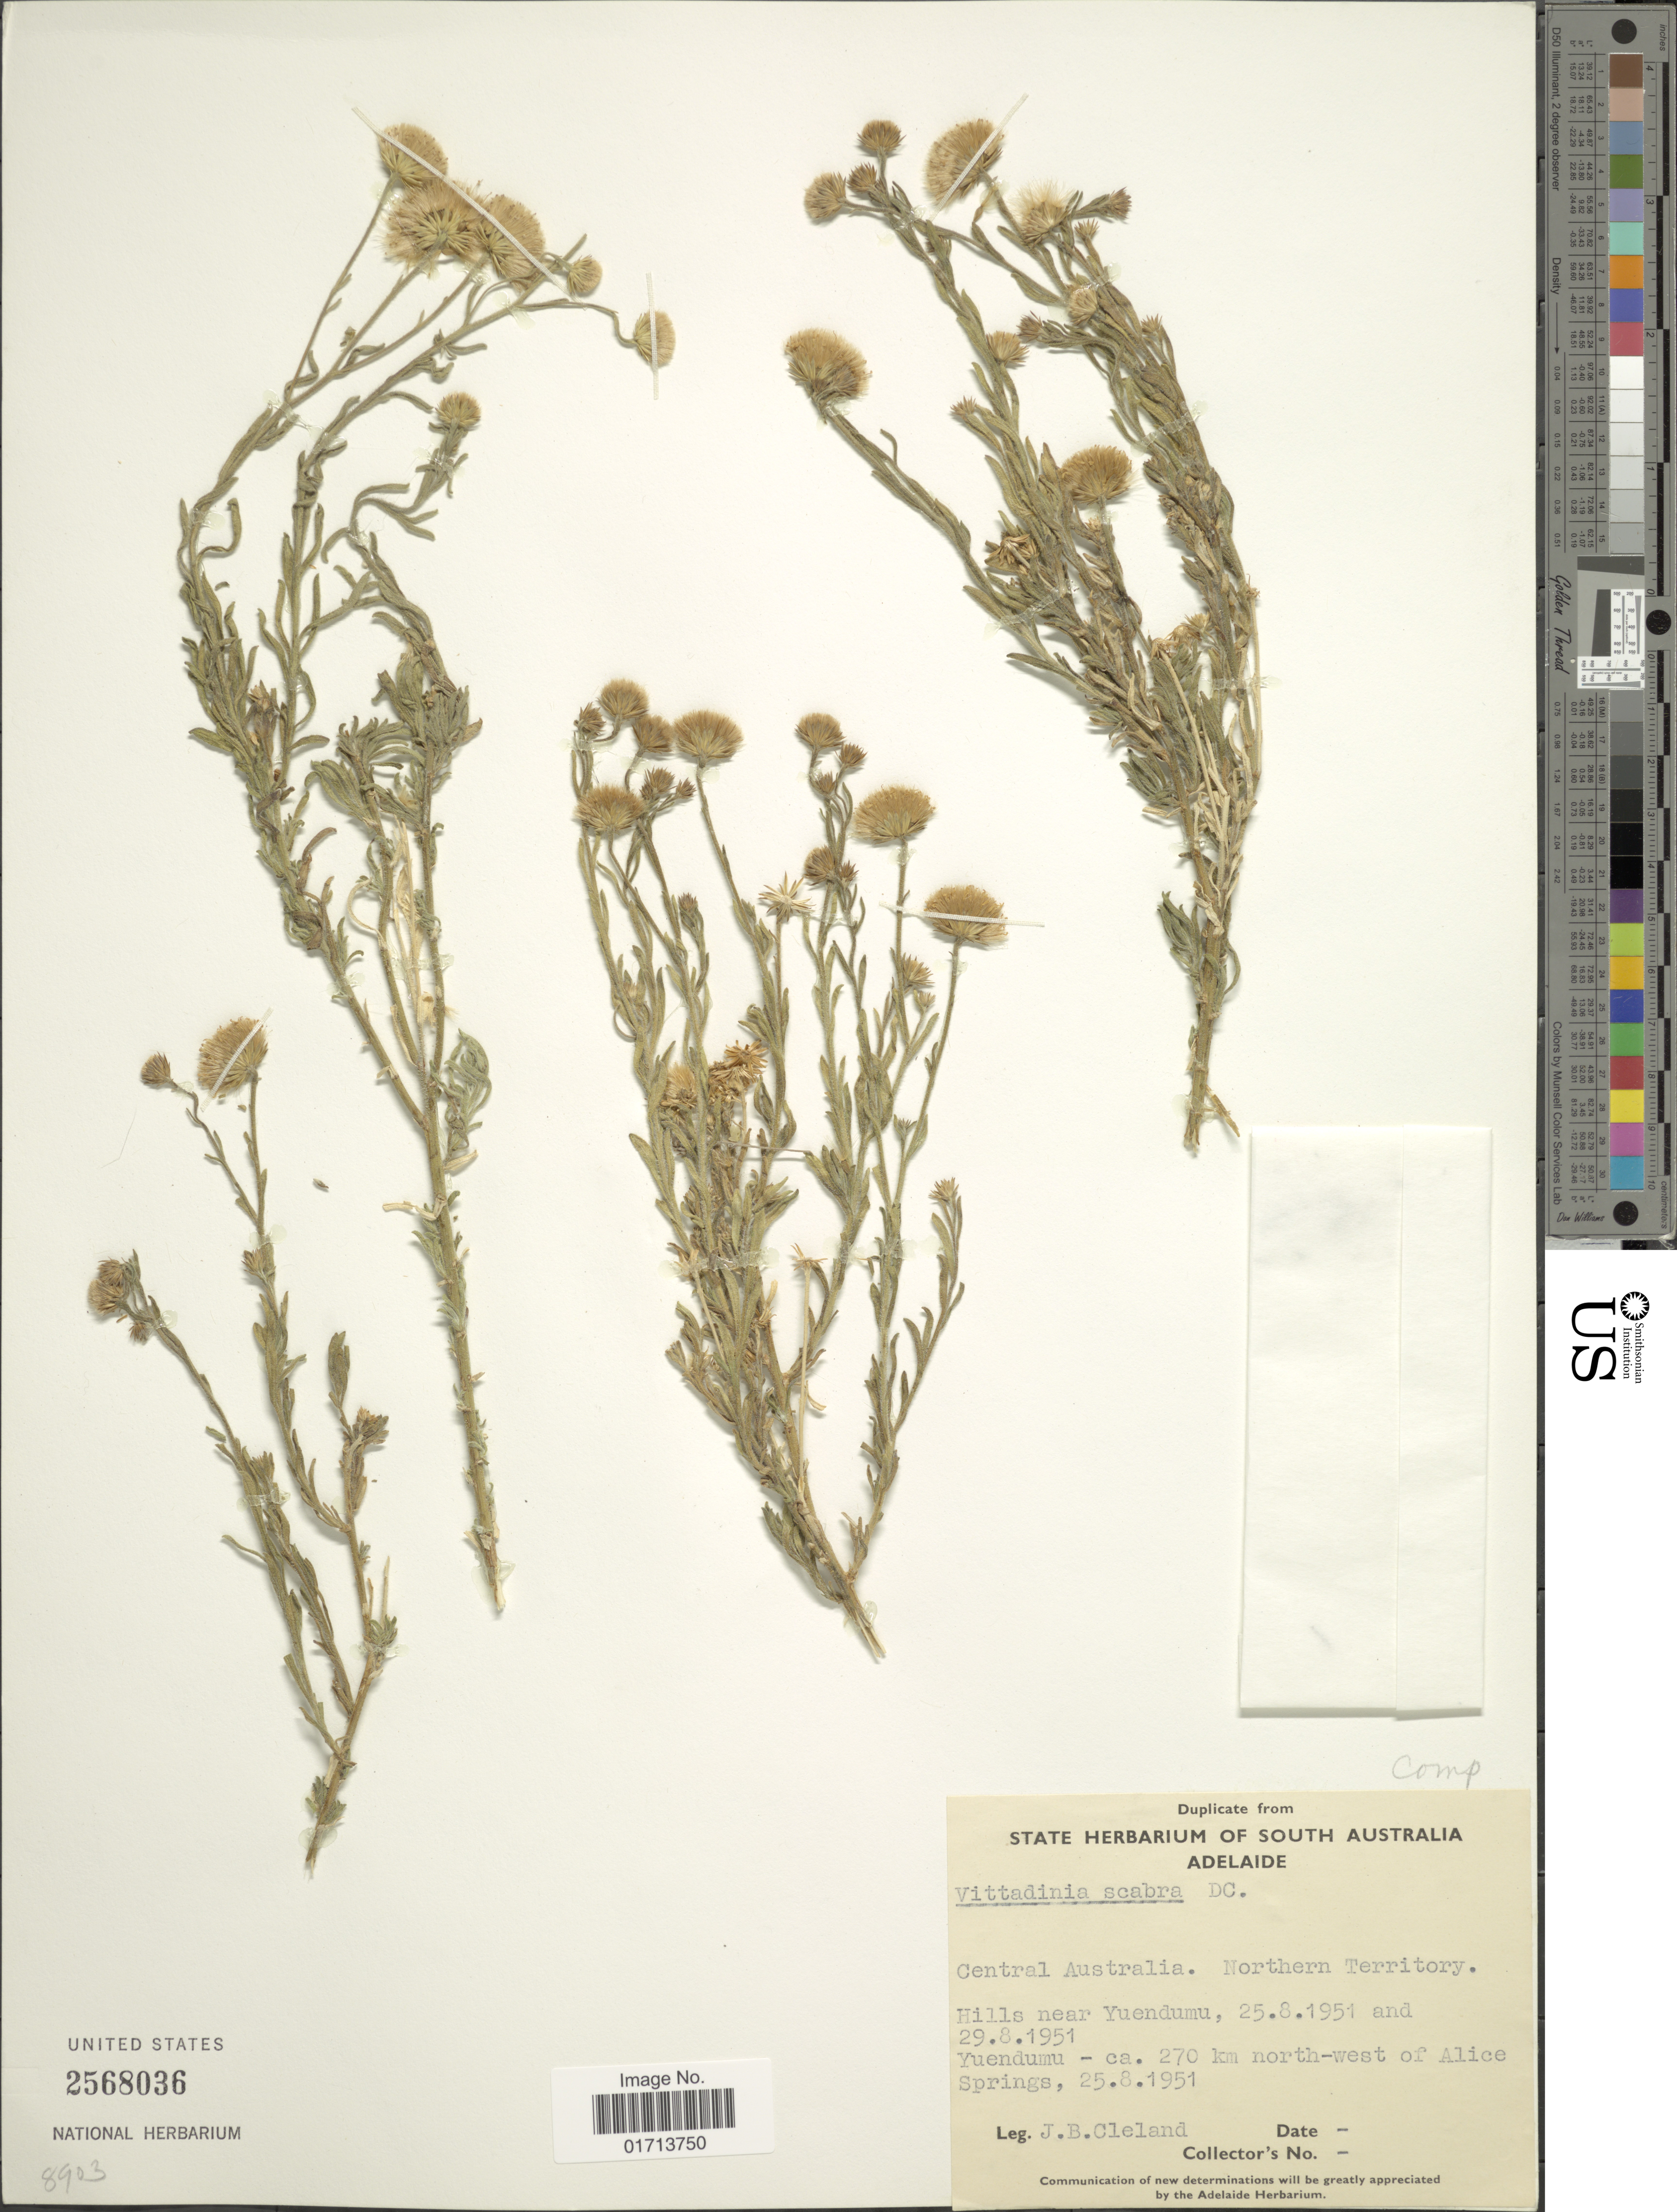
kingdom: Plantae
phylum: Tracheophyta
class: Magnoliopsida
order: Asterales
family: Asteraceae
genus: Vittadinia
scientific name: Vittadinia scabra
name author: DC.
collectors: J. Cleland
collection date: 1951-08-25/1951-08-29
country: Australia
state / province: Northern Territory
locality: Central Australia, Hills near Yuendumu, Yuendumu, ca. 270 km north-west of Alice Springs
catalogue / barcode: US 2568036